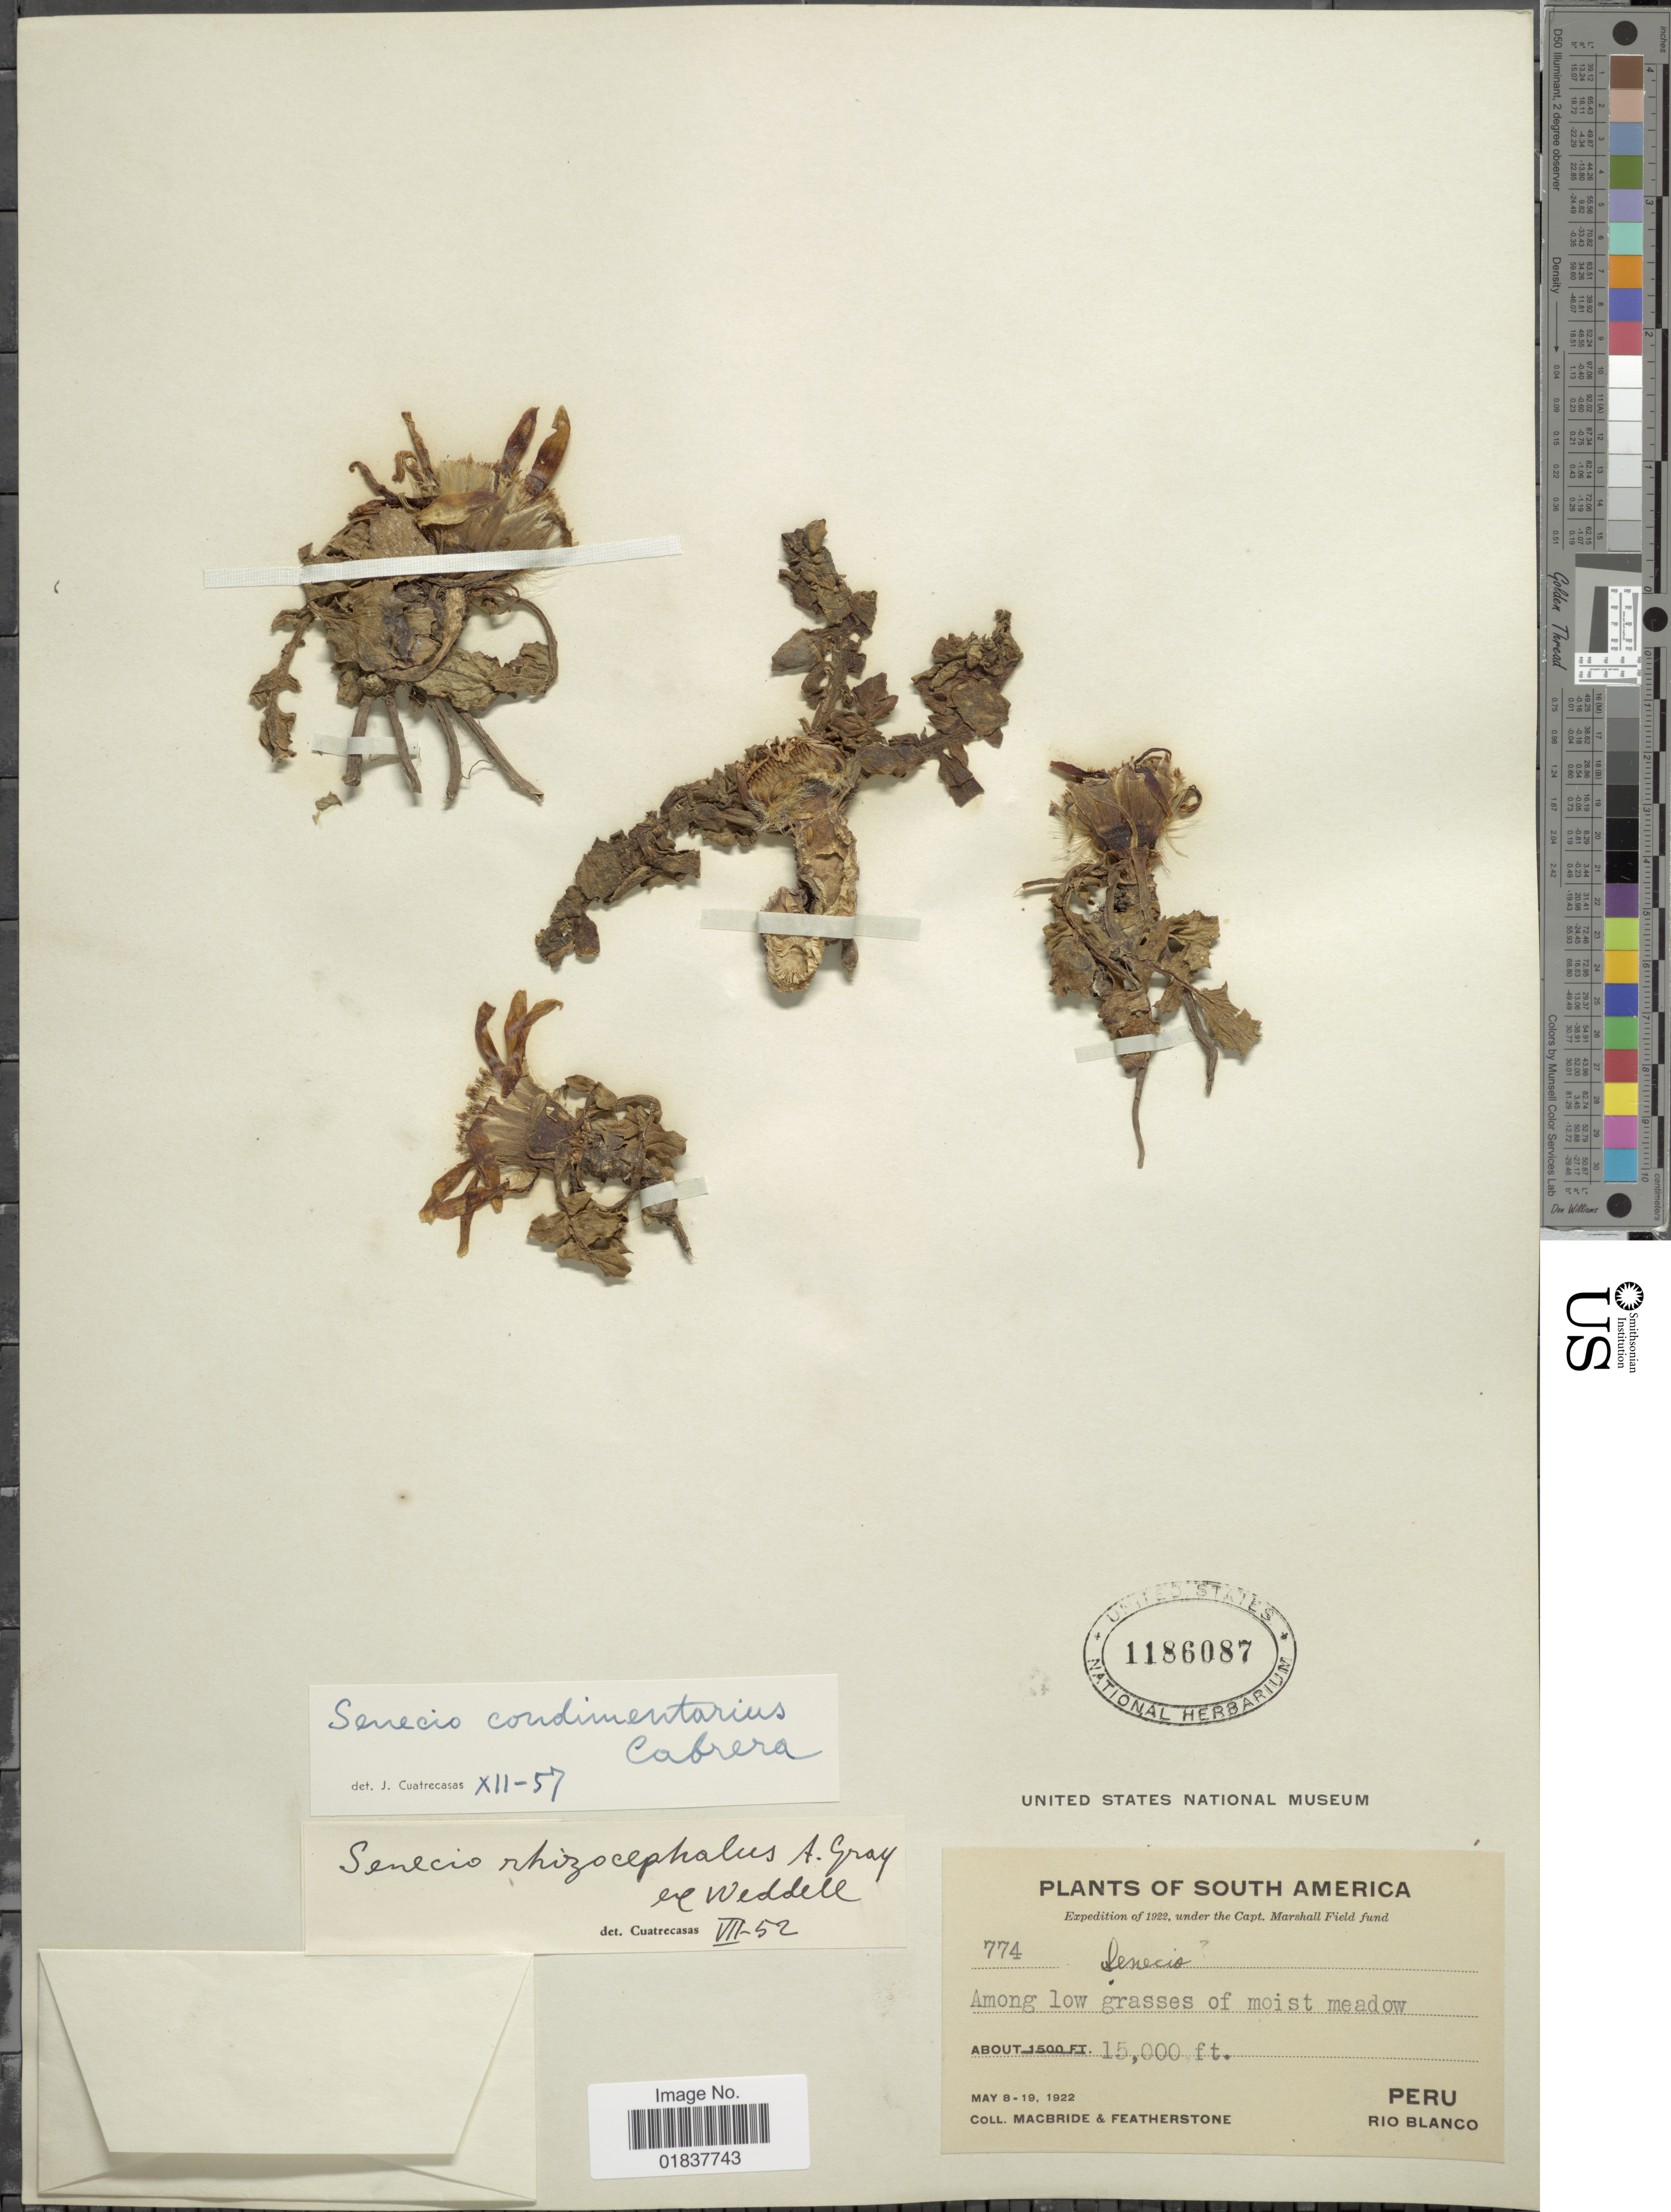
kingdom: Plantae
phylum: Tracheophyta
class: Magnoliopsida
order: Asterales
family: Asteraceae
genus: Senecio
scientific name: Senecio condimentarius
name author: Cabrera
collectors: Macbride, -- & -. Featherstone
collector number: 774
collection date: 1922-05-08/1922-05-19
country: Peru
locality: South America, Rio Blanco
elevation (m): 4572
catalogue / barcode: US 1186087